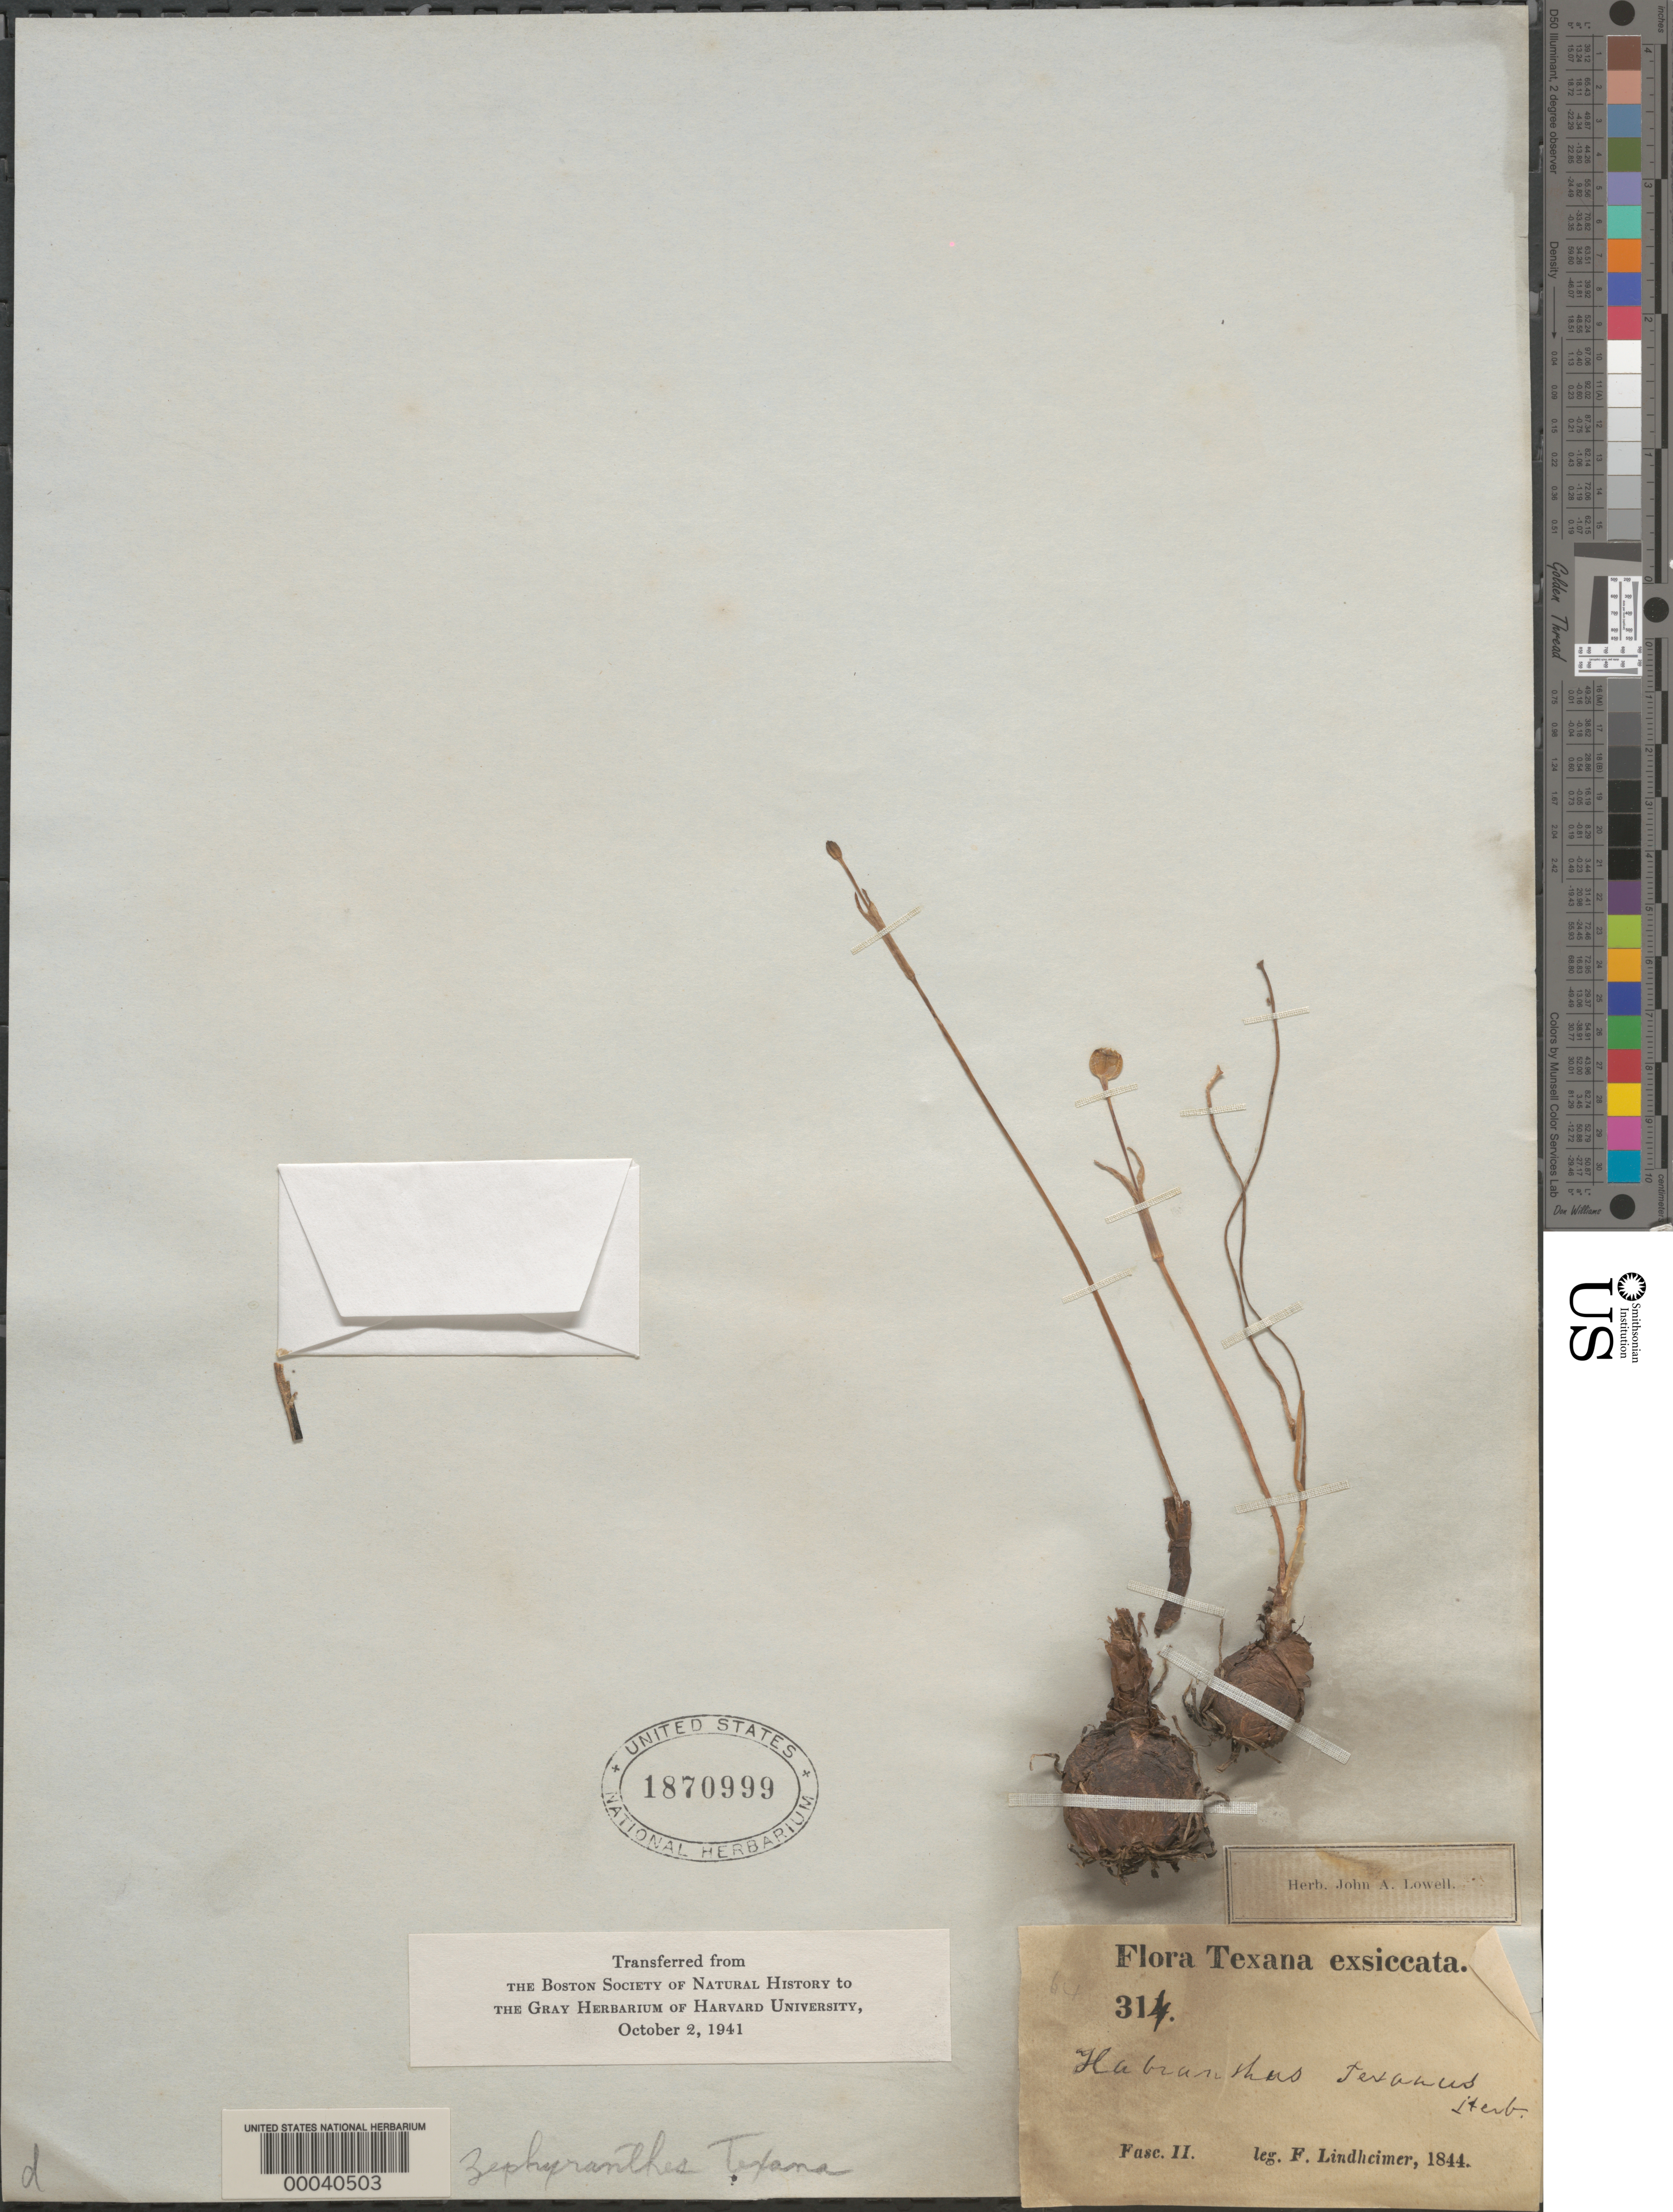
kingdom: Plantae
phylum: Tracheophyta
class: Liliopsida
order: Asparagales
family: Amaryllidaceae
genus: Zephyranthes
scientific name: Zephyranthes tubispatha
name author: (L'Hér.) Hub.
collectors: F. J. Lindheimer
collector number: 314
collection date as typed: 1844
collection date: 1844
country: United States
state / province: Texas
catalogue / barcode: US 1870999